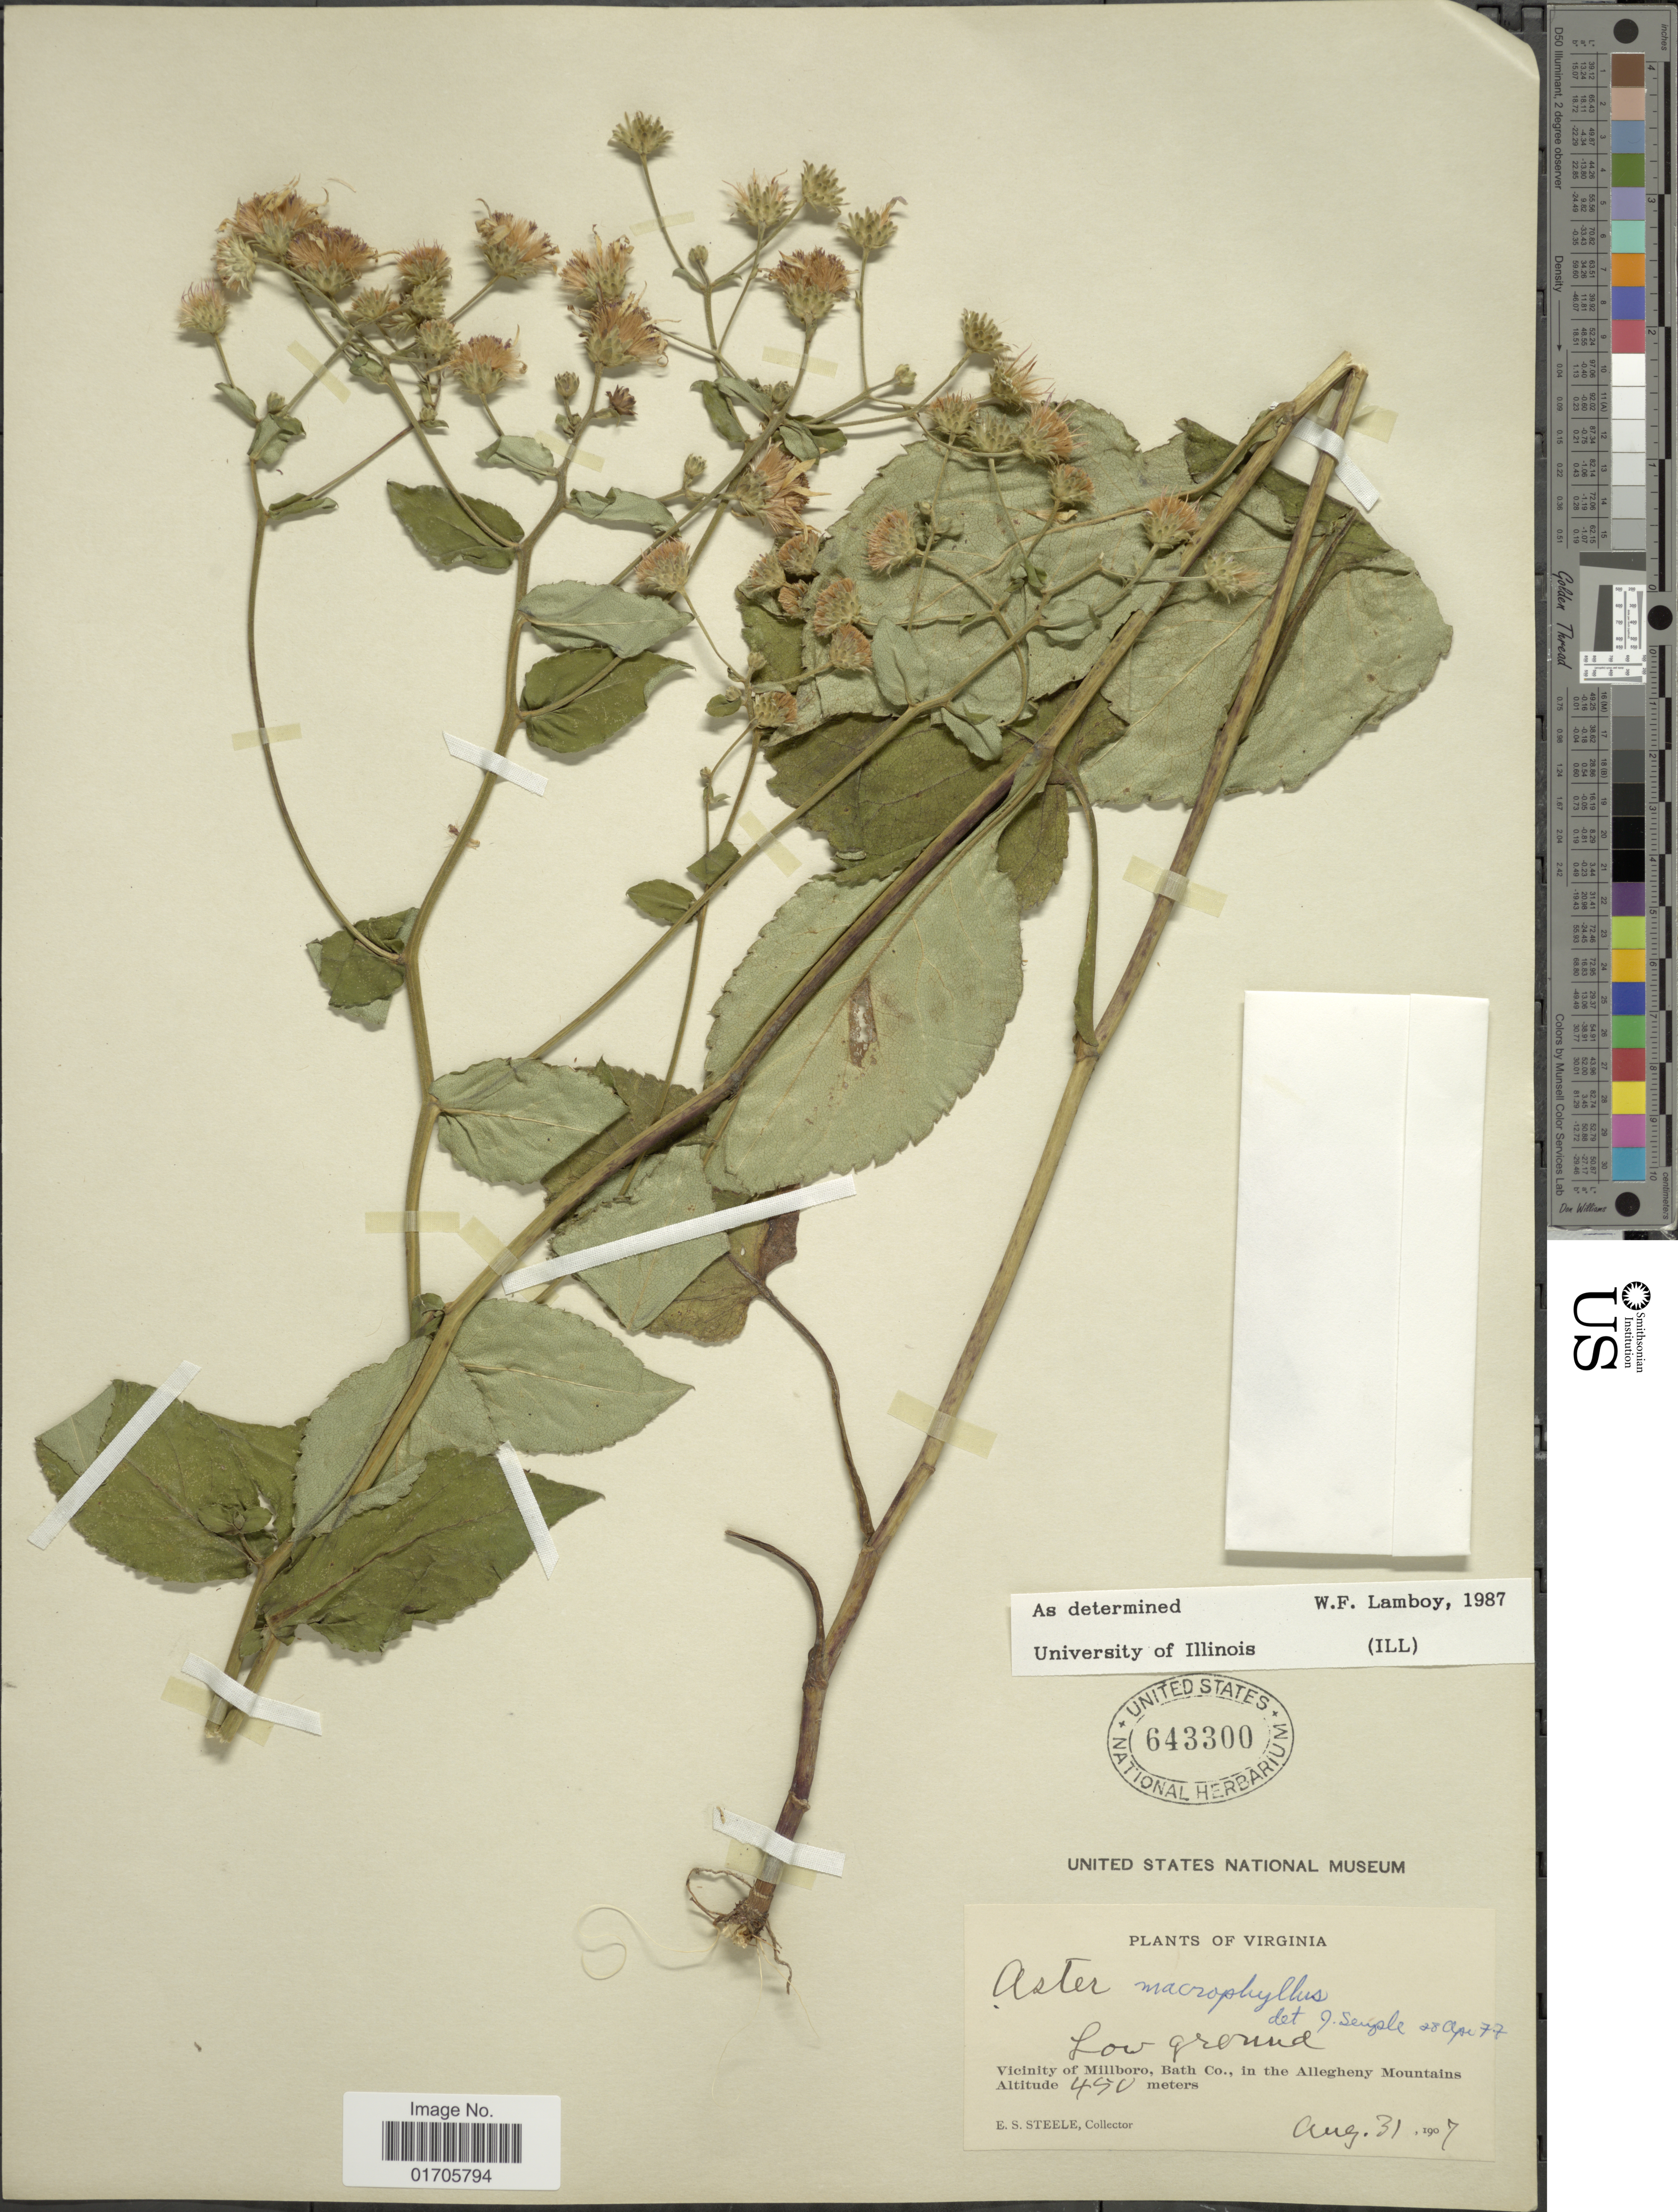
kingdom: Plantae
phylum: Tracheophyta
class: Magnoliopsida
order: Asterales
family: Asteraceae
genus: Eurybia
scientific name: Eurybia macrophylla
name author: (L.) Cass.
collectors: E. Steele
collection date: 1907-08-31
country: United States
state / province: Virginia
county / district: Bath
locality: Virginia. Low ground. Vicinity of Millboro, Bath Co., in the Allegheny Mountains.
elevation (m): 450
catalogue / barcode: US 643300